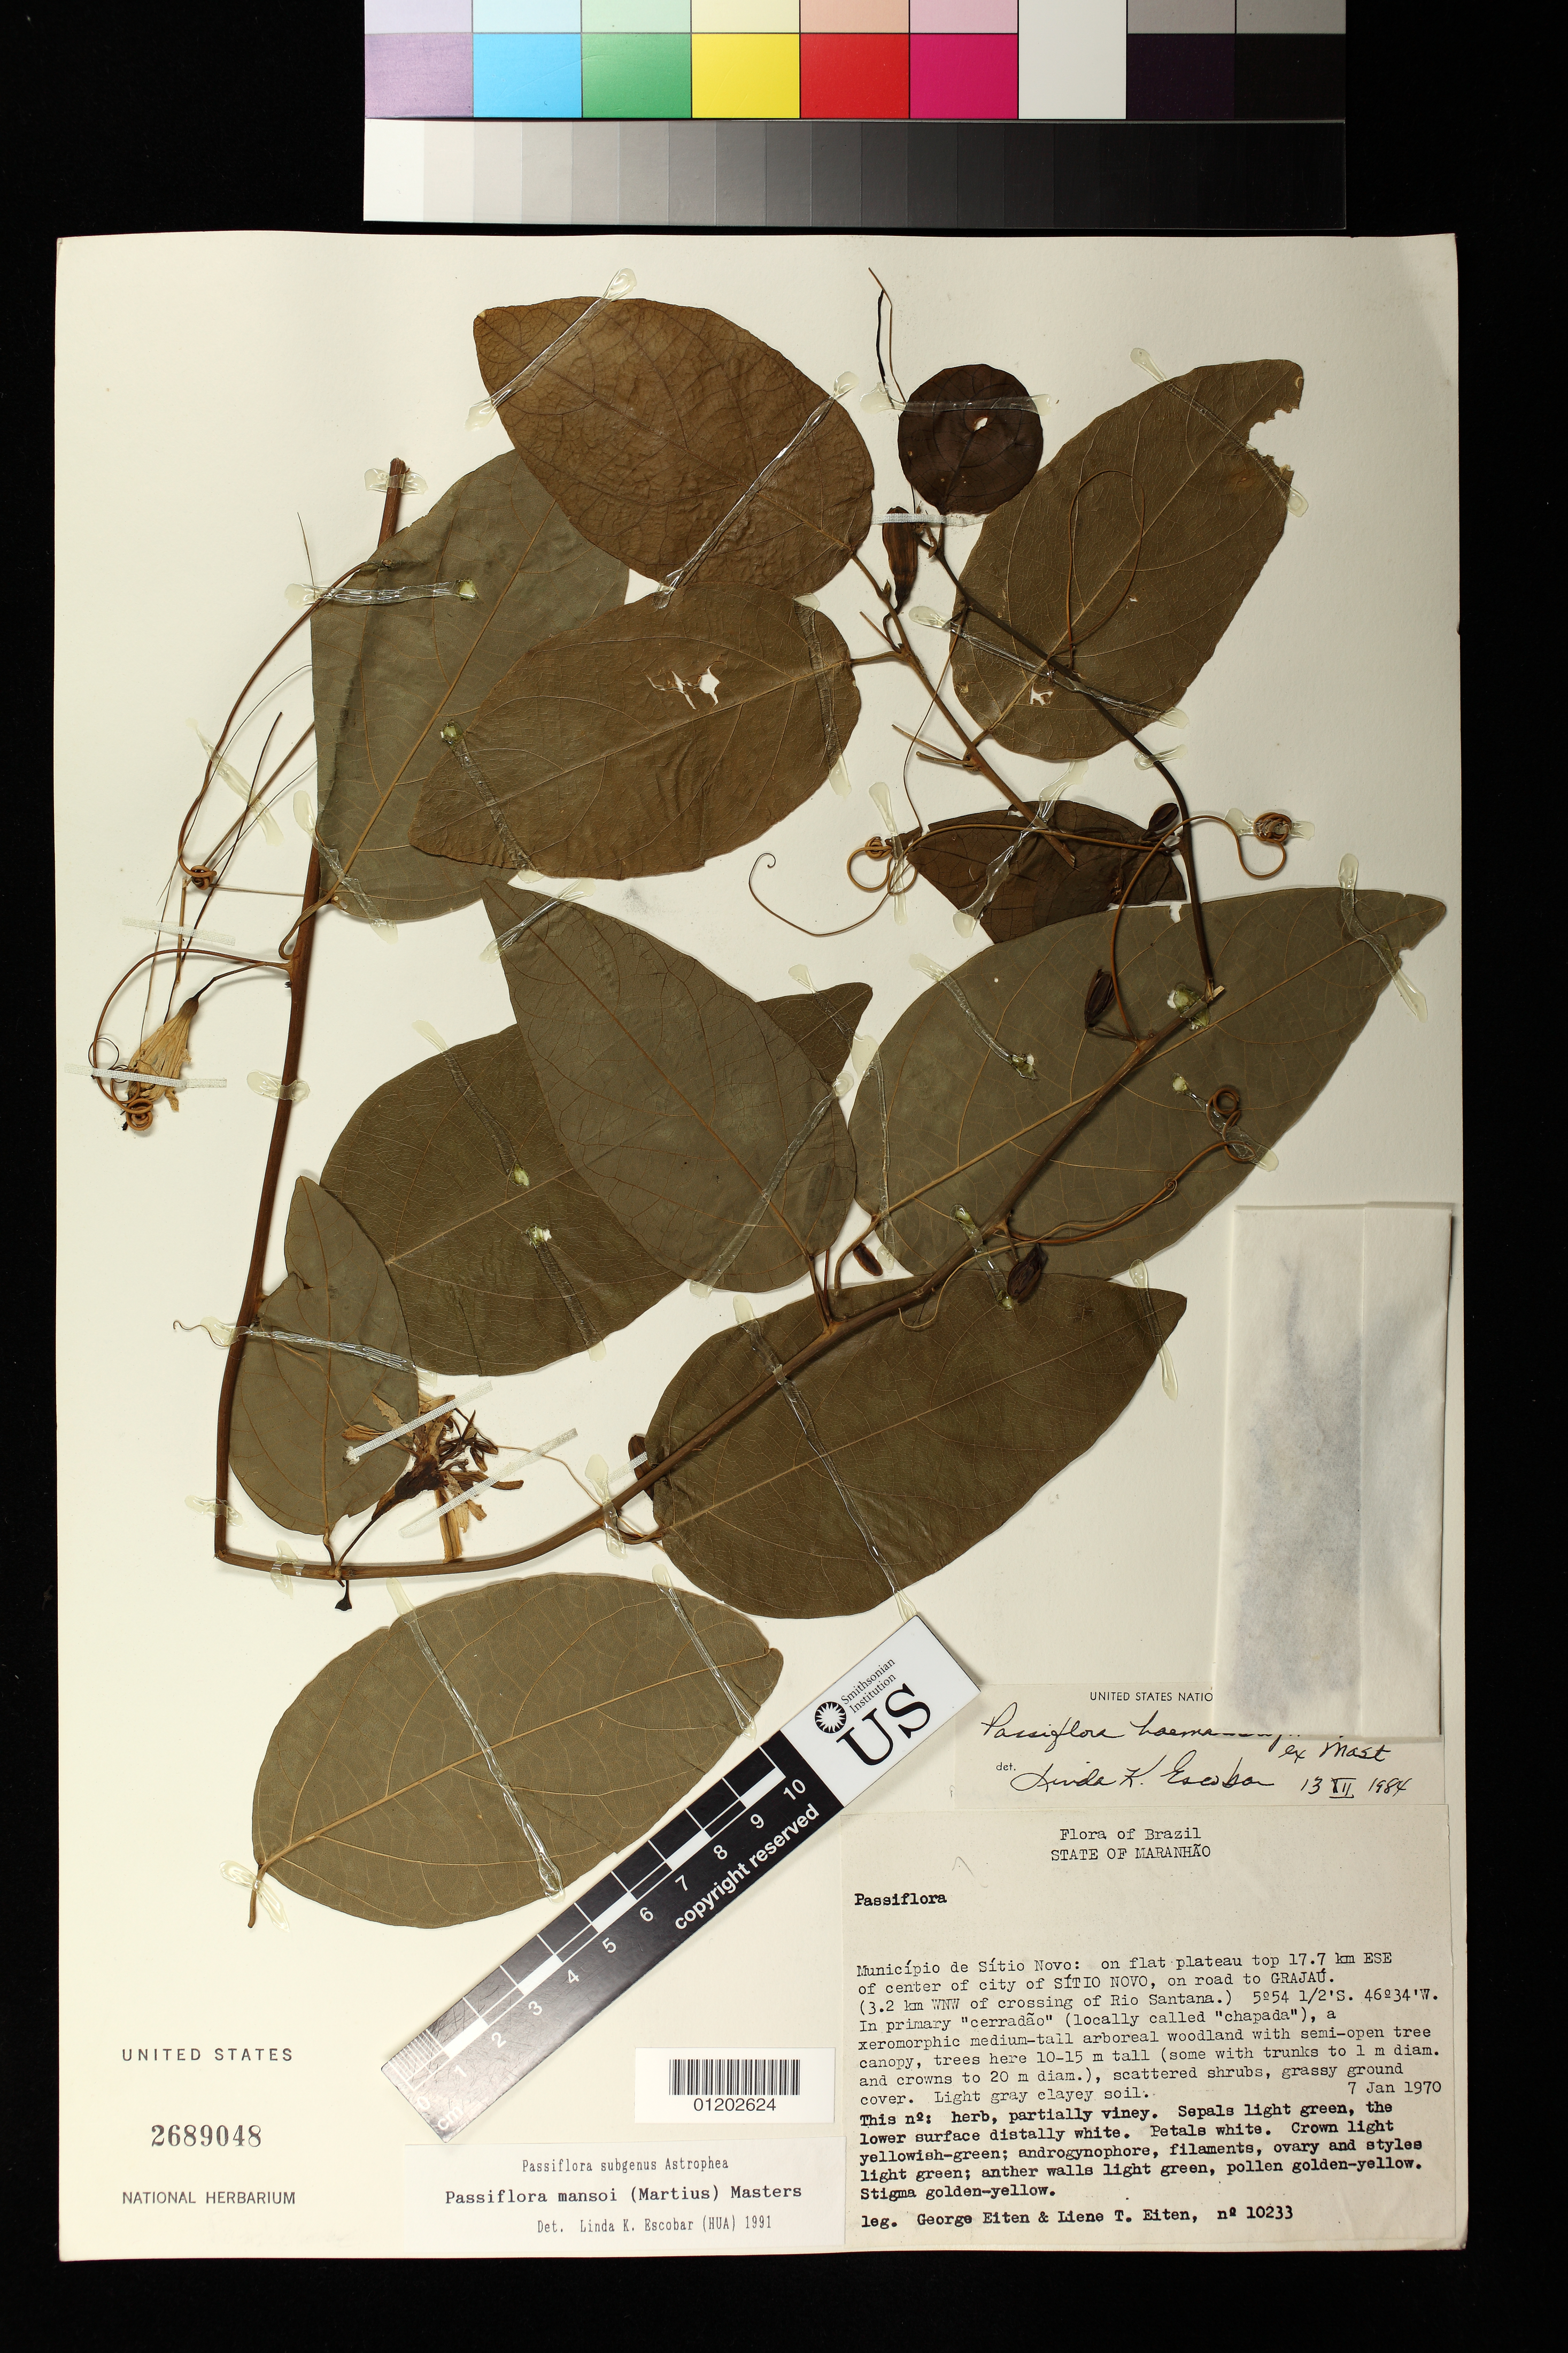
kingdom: Plantae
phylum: Tracheophyta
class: Magnoliopsida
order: Malpighiales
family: Passifloraceae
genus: Passiflora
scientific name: Passiflora mansoi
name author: (Mart.) Mast.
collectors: G. Eiten & L. T. Eiten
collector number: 10233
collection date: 1970-01-07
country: Brazil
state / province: Maranhão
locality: On flat platau top 17.1 km ESE of centre of city of SITIO NOVO, on road to GRAJAU. (3.2 km WNW of crossing of Rio Santana.) Sítio Novo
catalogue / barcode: US 2689048